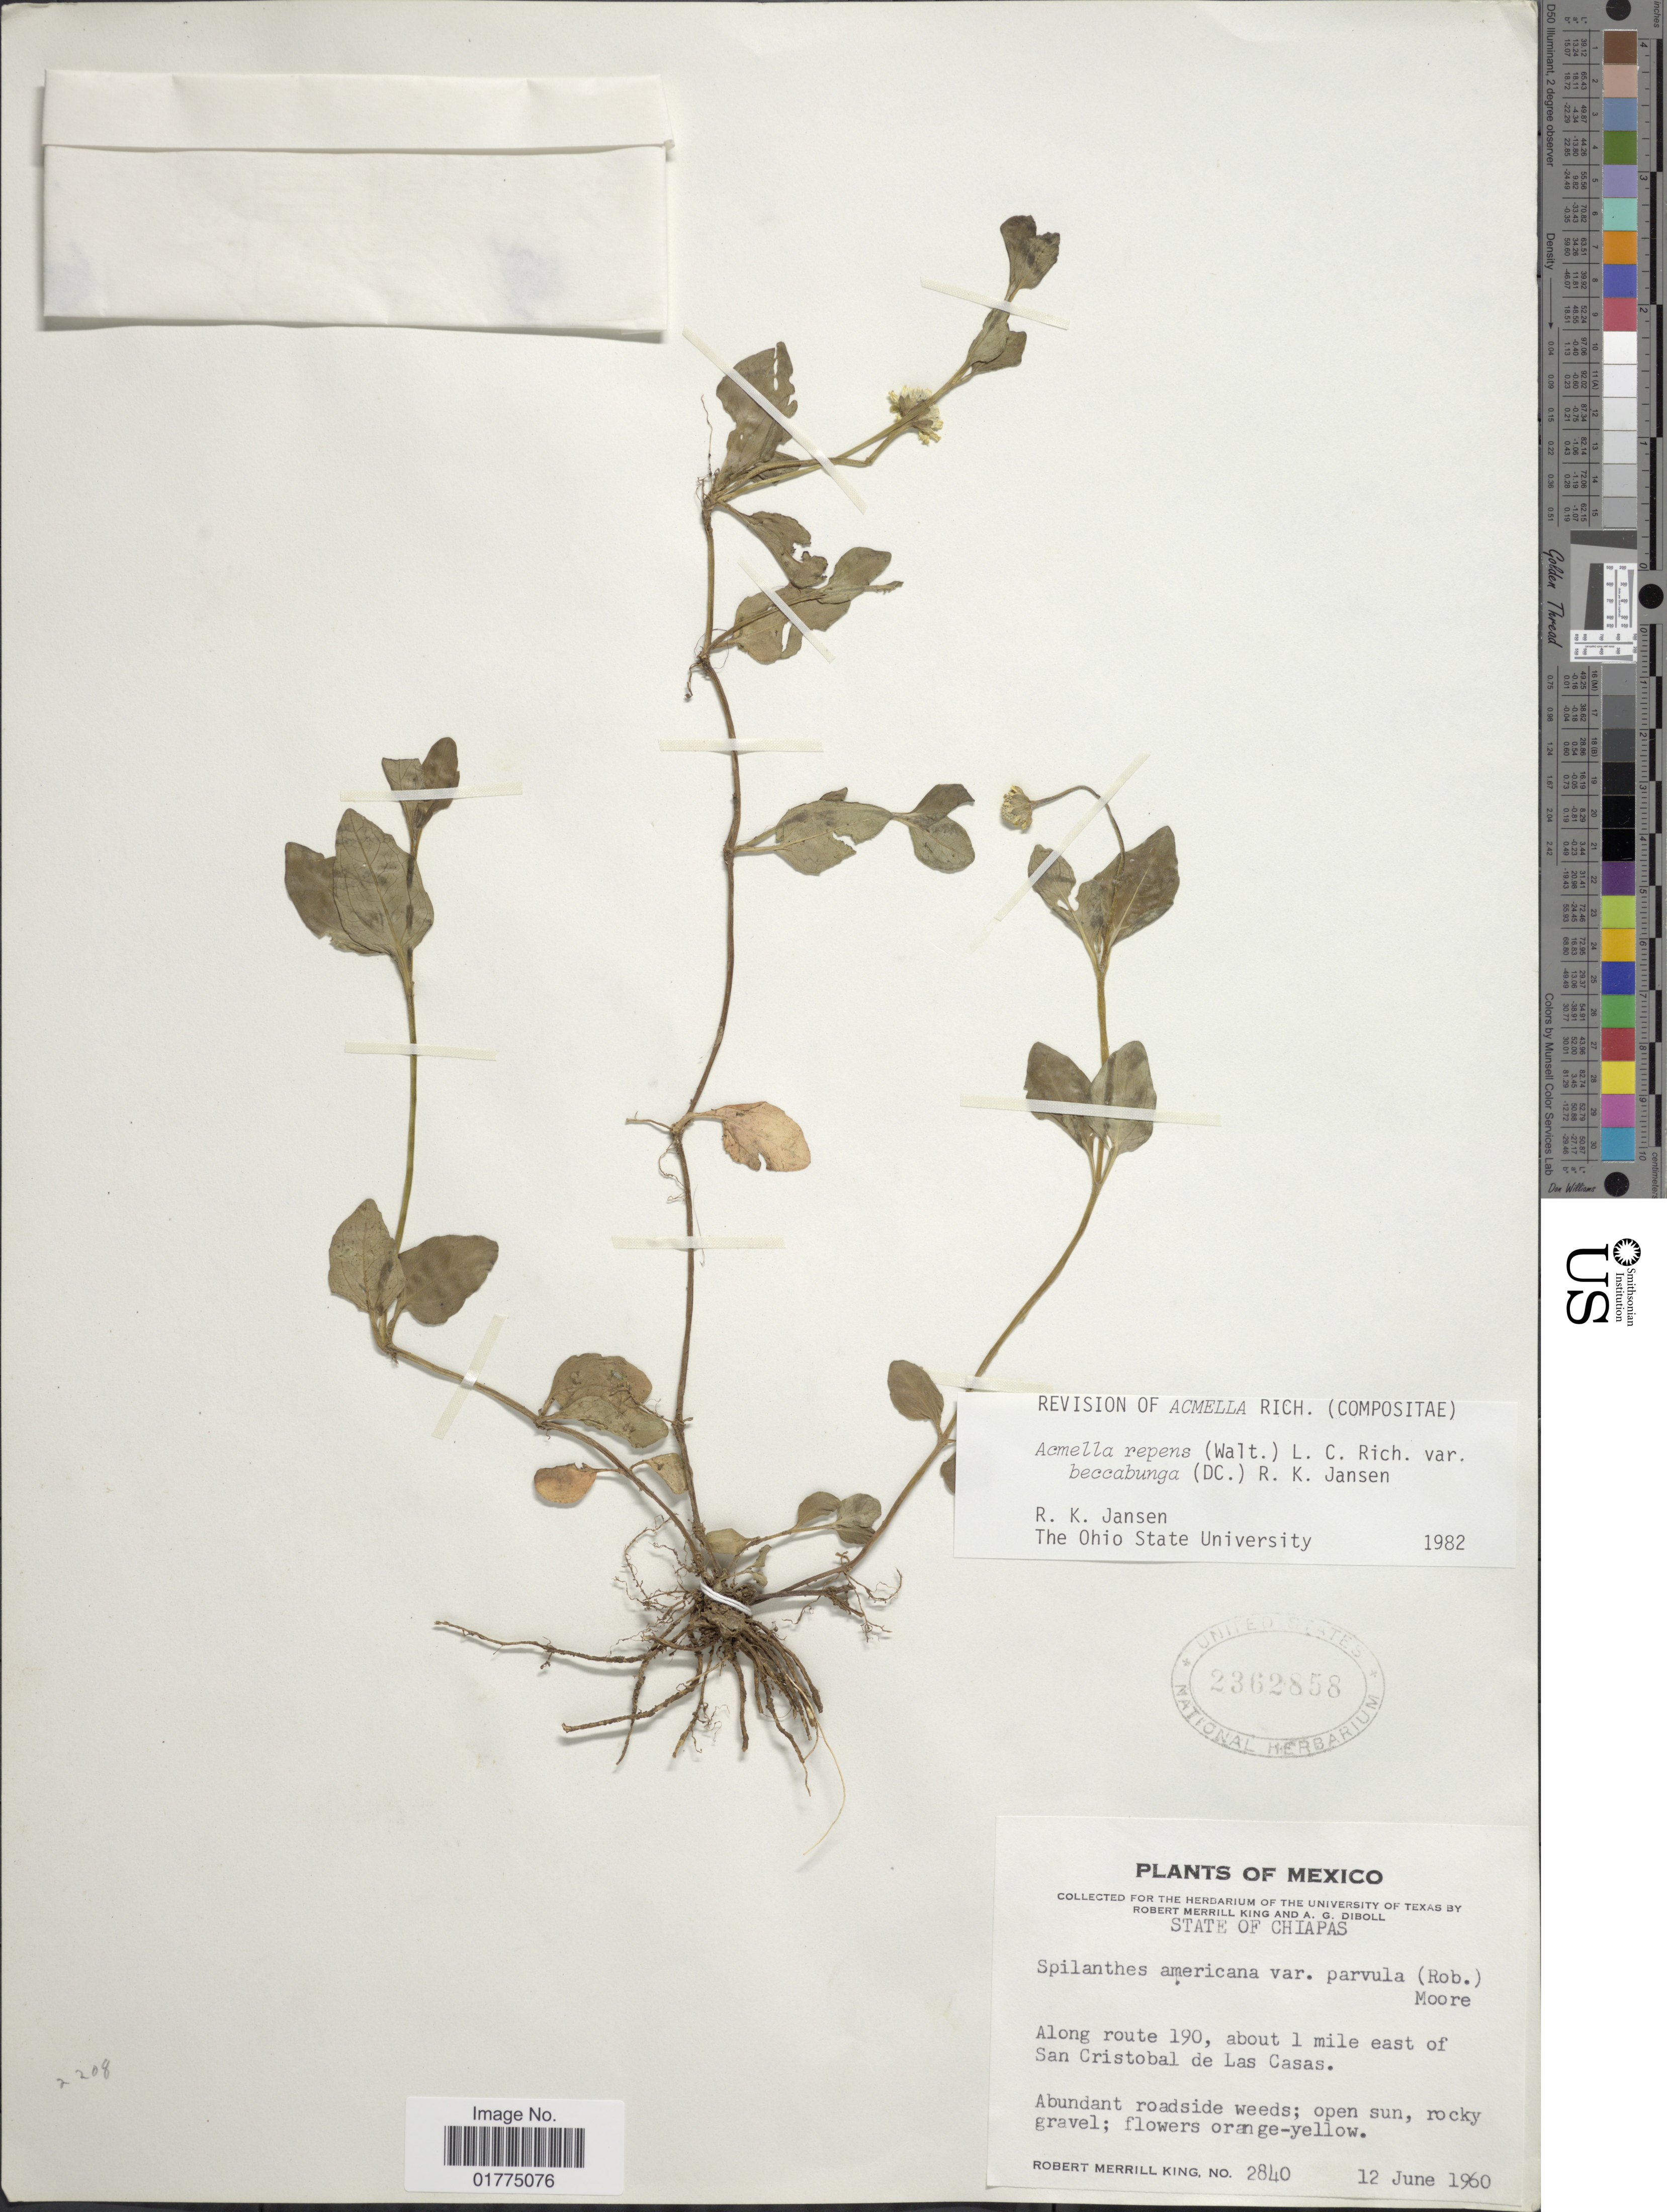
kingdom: Plantae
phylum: Tracheophyta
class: Magnoliopsida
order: Asterales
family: Asteraceae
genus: Acmella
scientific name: Acmella repens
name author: (Walter) Rich.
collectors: R. M. King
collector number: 2840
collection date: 1960-06-12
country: Mexico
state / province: Chiapas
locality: Mexico. State of Chiapas. Along route 190, about 1 mile east of San Cristobal de Las Casas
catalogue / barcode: US 2362858